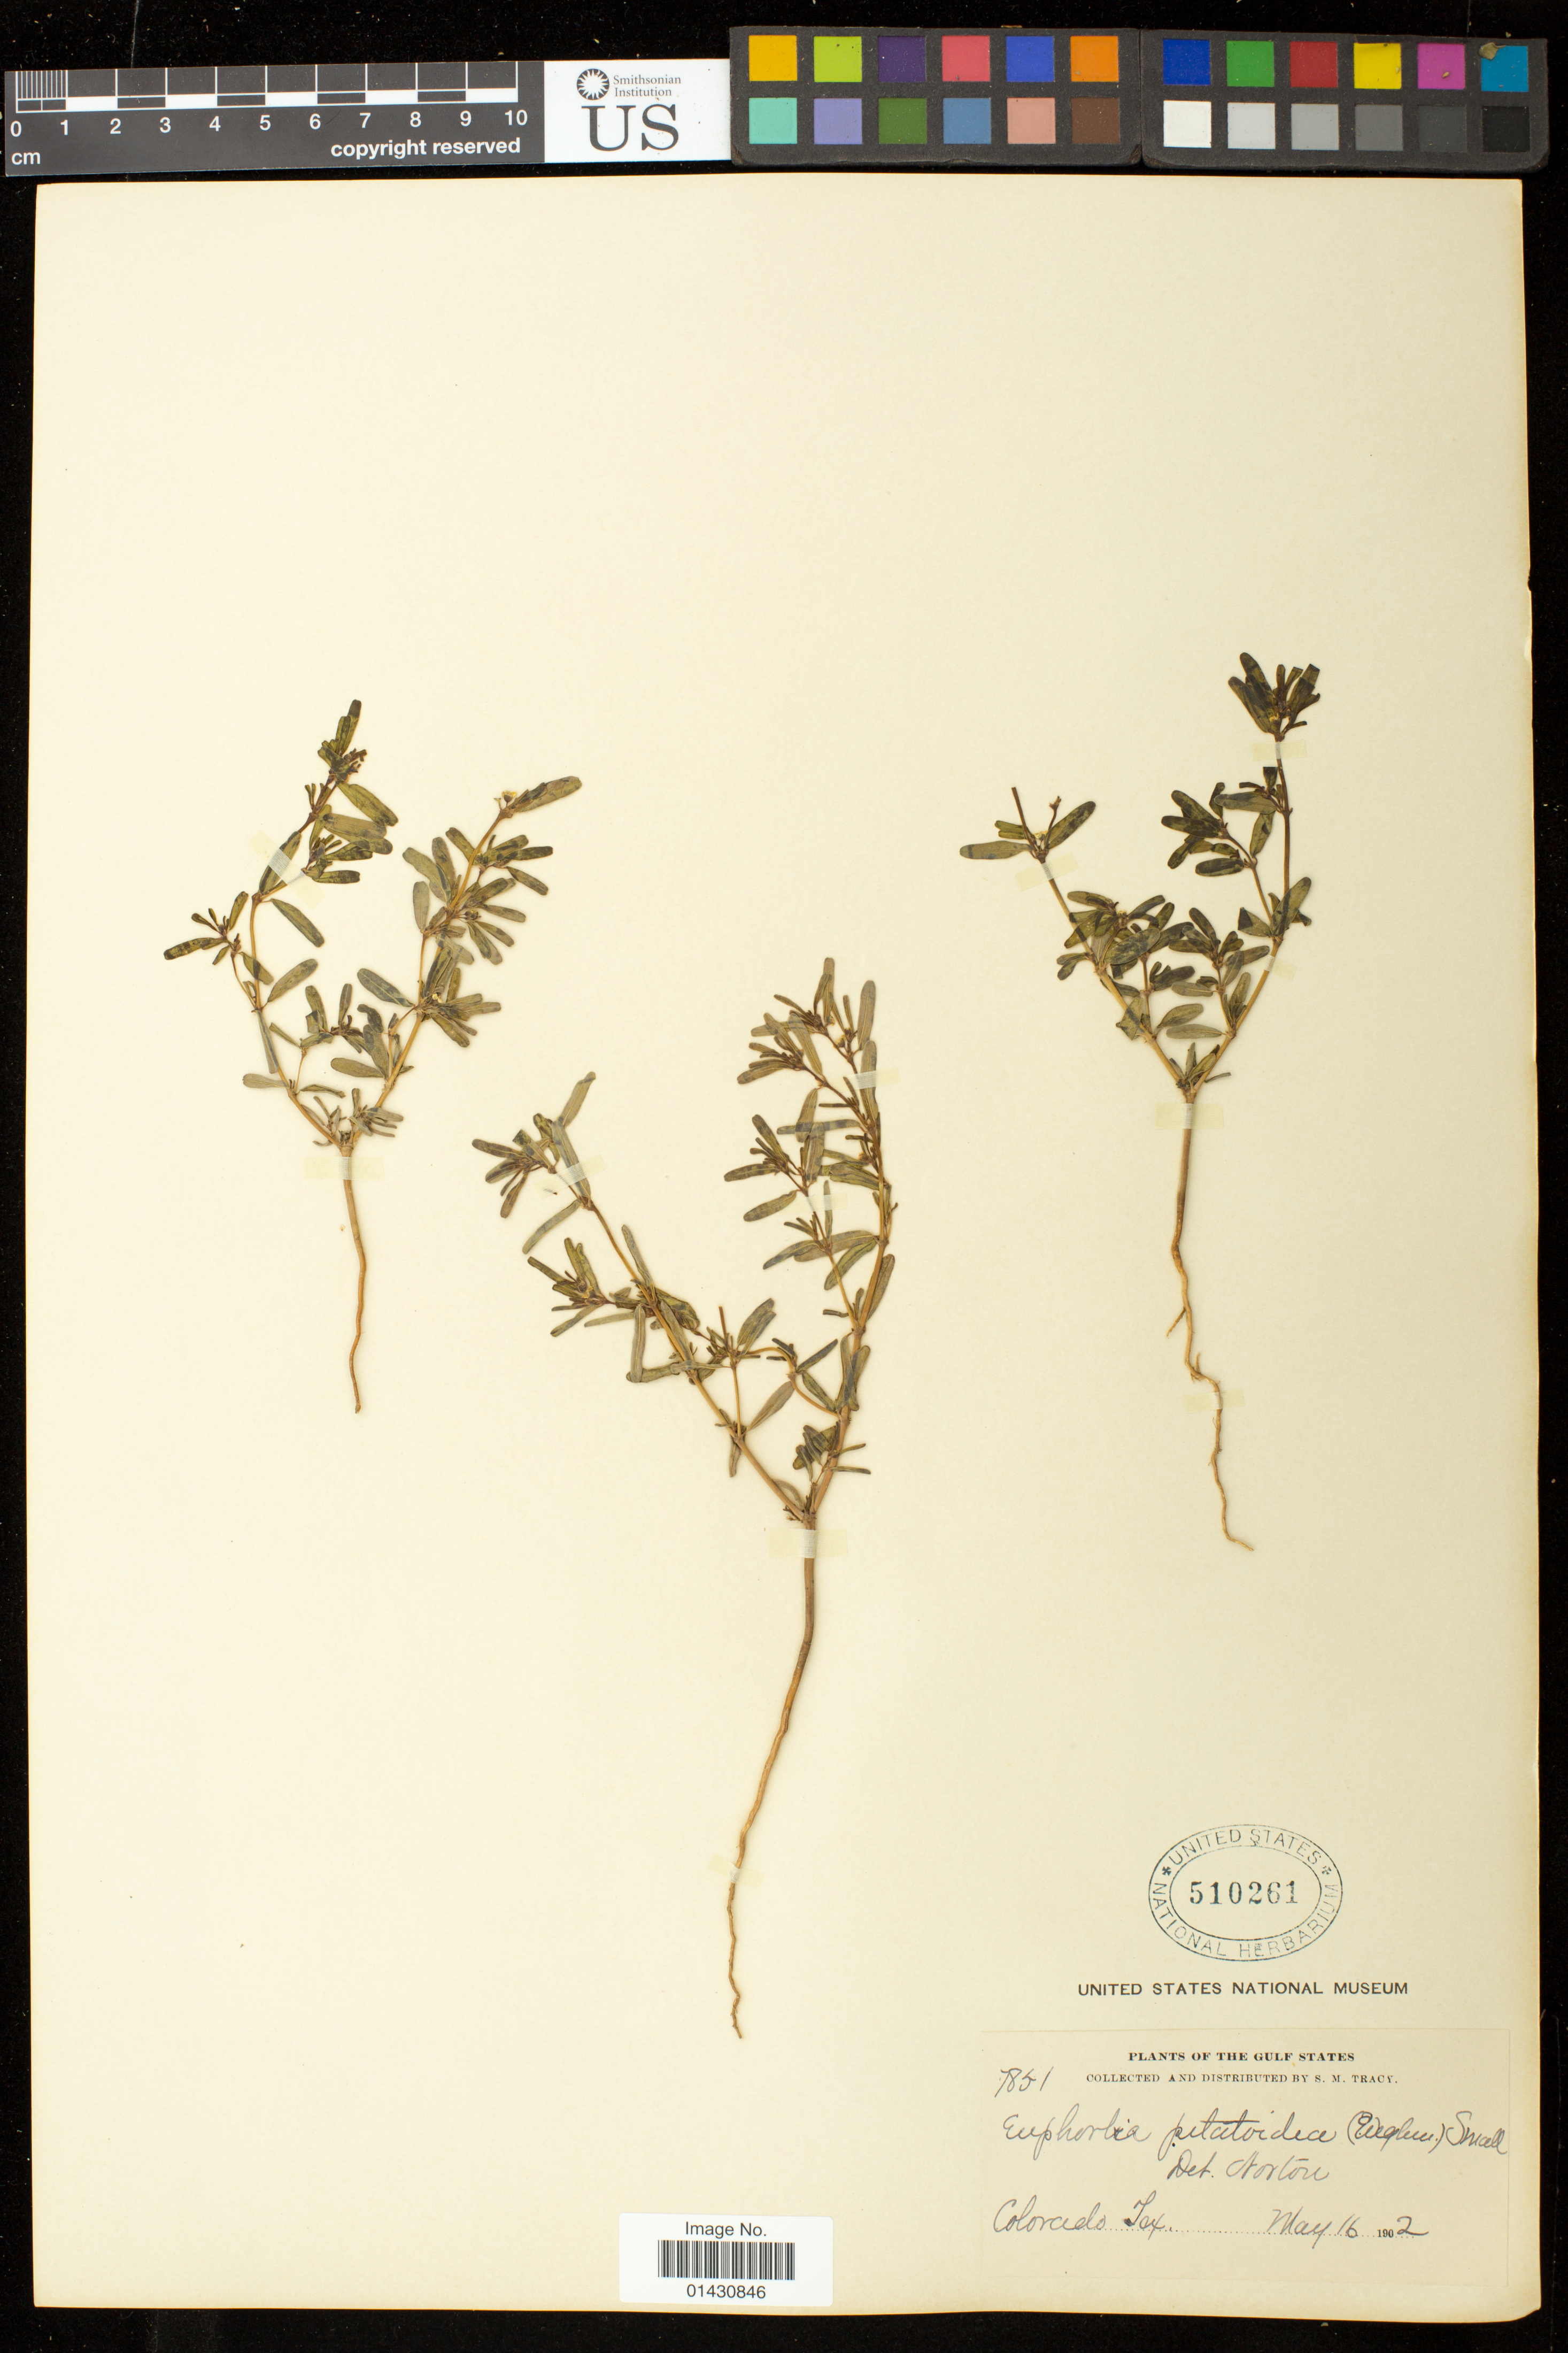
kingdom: Plantae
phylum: Tracheophyta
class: Magnoliopsida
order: Malpighiales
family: Euphorbiaceae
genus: Euphorbia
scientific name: Euphorbia missurica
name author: Raf.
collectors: S. M. Tracy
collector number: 7851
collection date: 1902-05-16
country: United States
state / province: Texas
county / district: Mohave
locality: Colorado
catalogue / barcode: US 510261